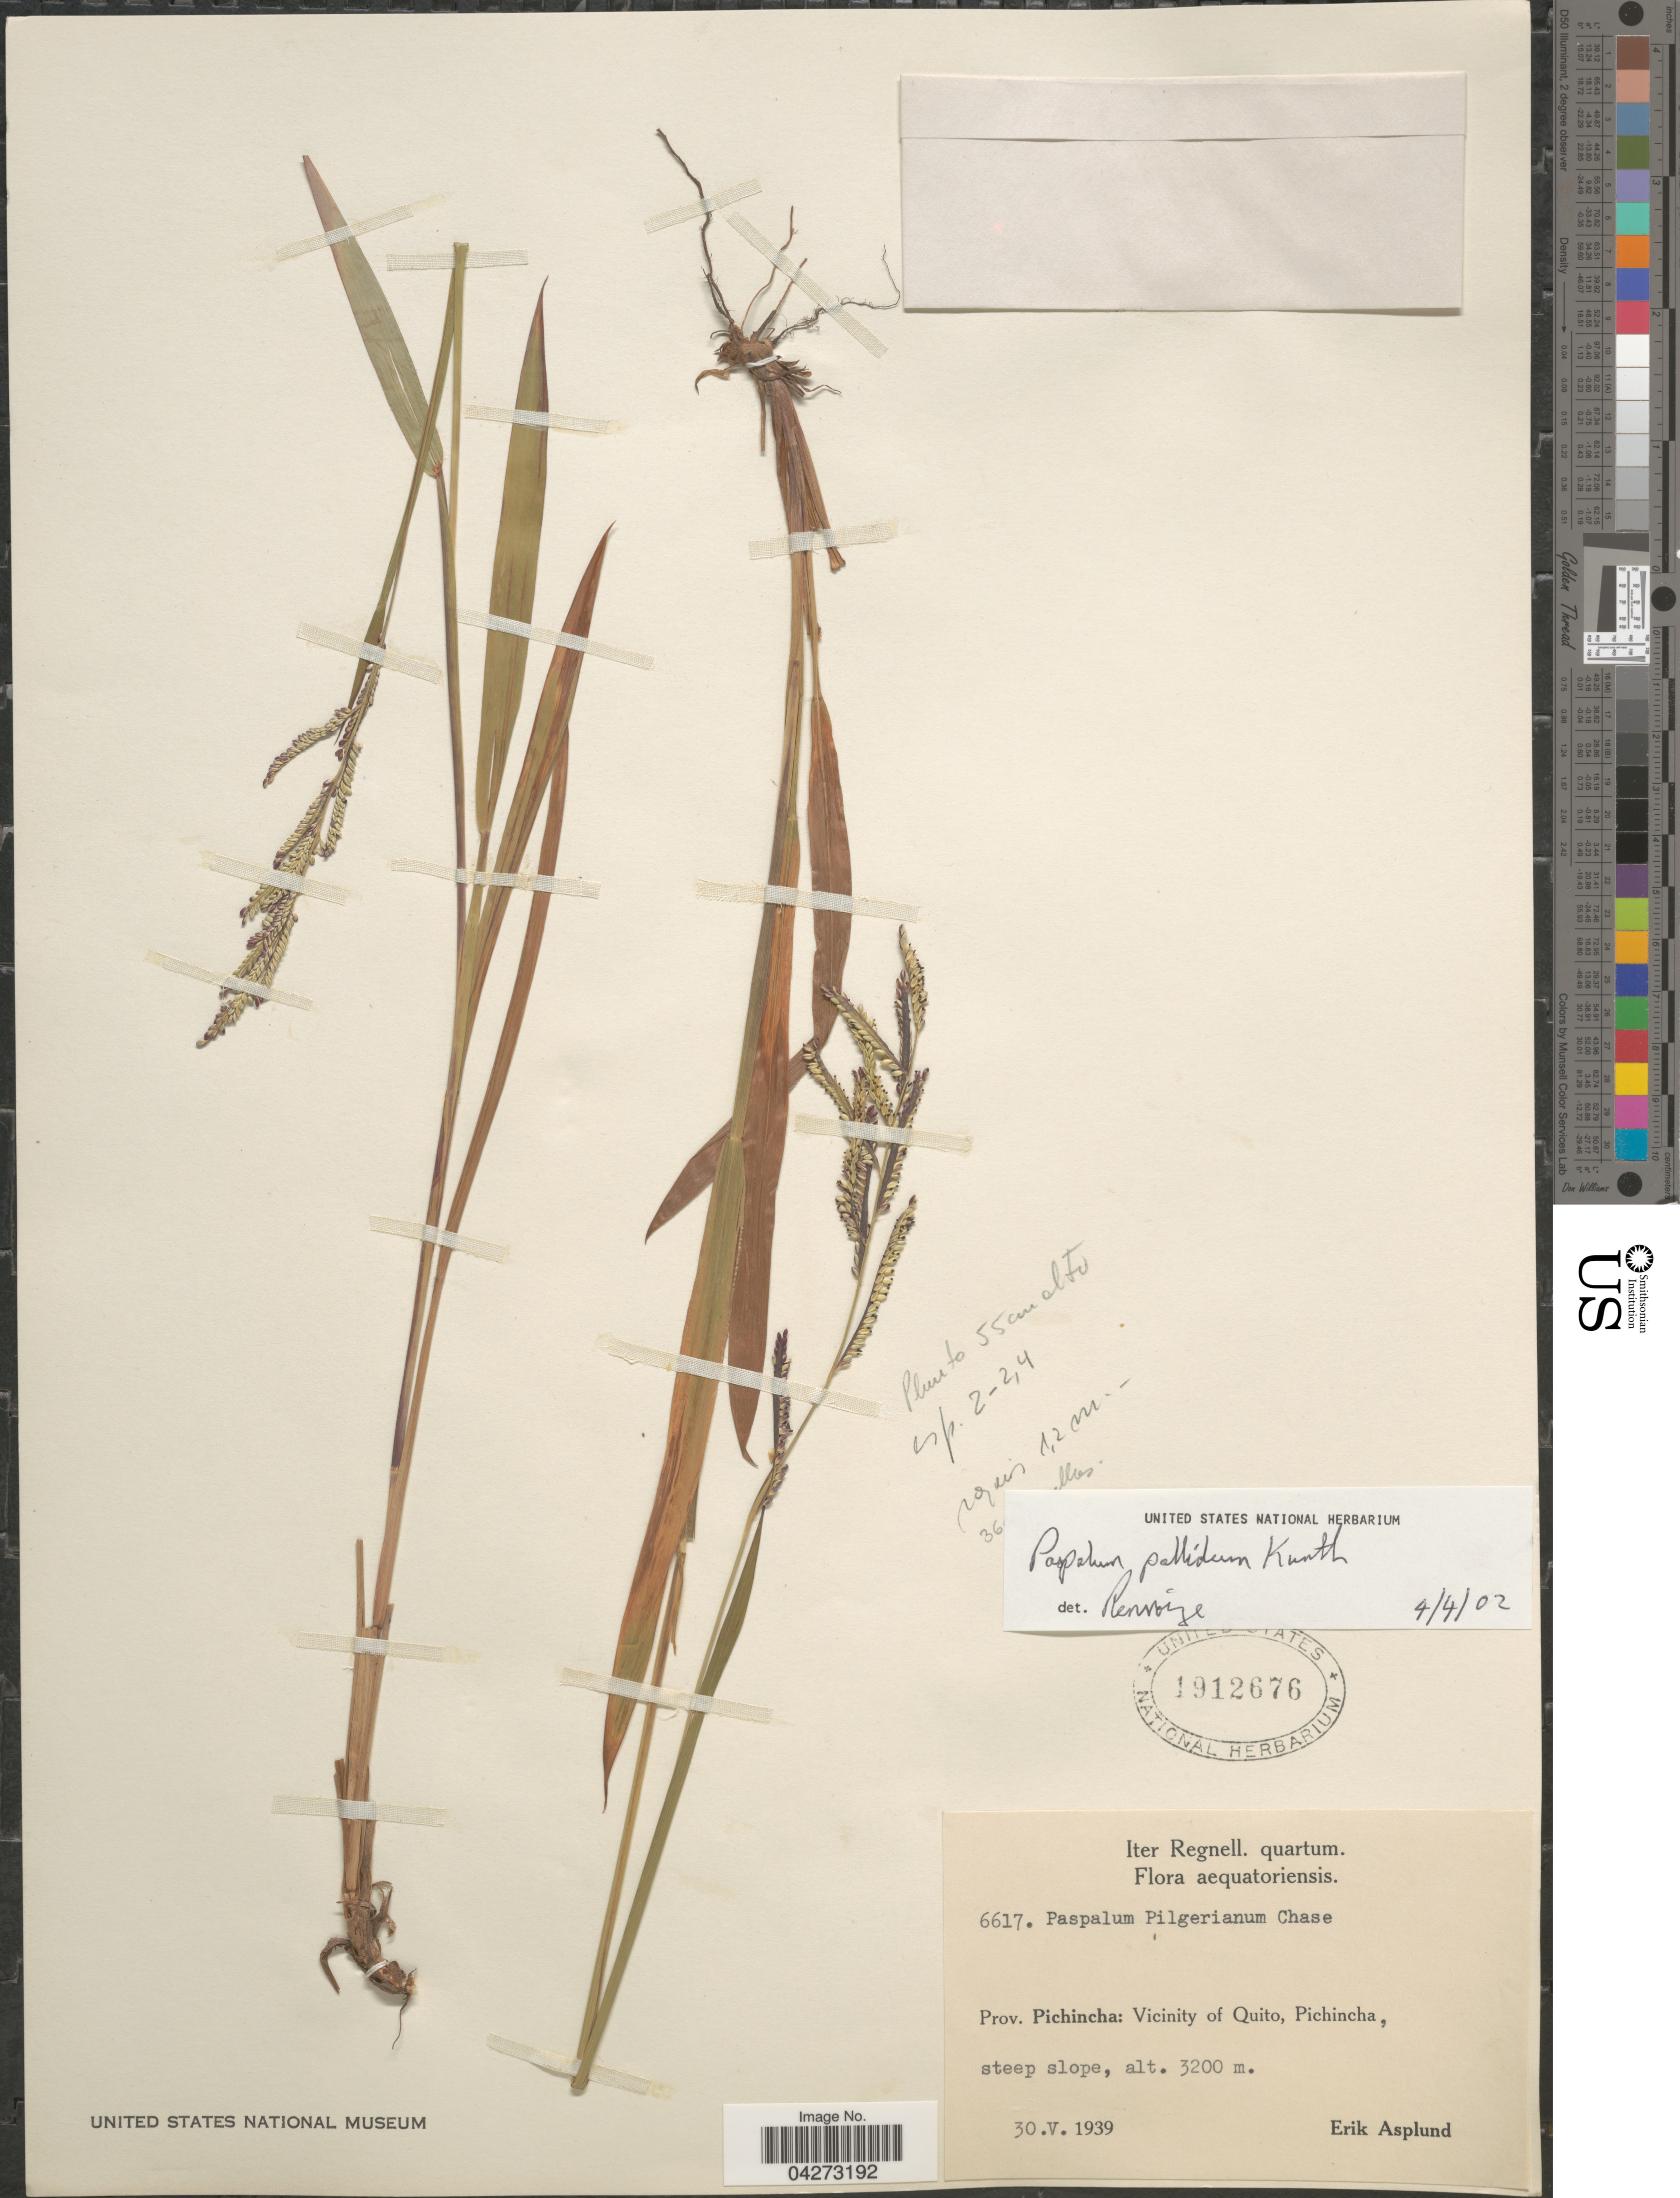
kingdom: Plantae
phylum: Tracheophyta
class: Liliopsida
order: Poales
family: Poaceae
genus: Paspalum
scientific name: Paspalum pallidum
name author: Kunth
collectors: E. Asplund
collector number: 6617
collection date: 1939-05-30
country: Ecuador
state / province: Pichincha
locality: Iter Regnell. quartum. Vicinity of Quito, Pichincha.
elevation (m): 3200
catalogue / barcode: US 1912676